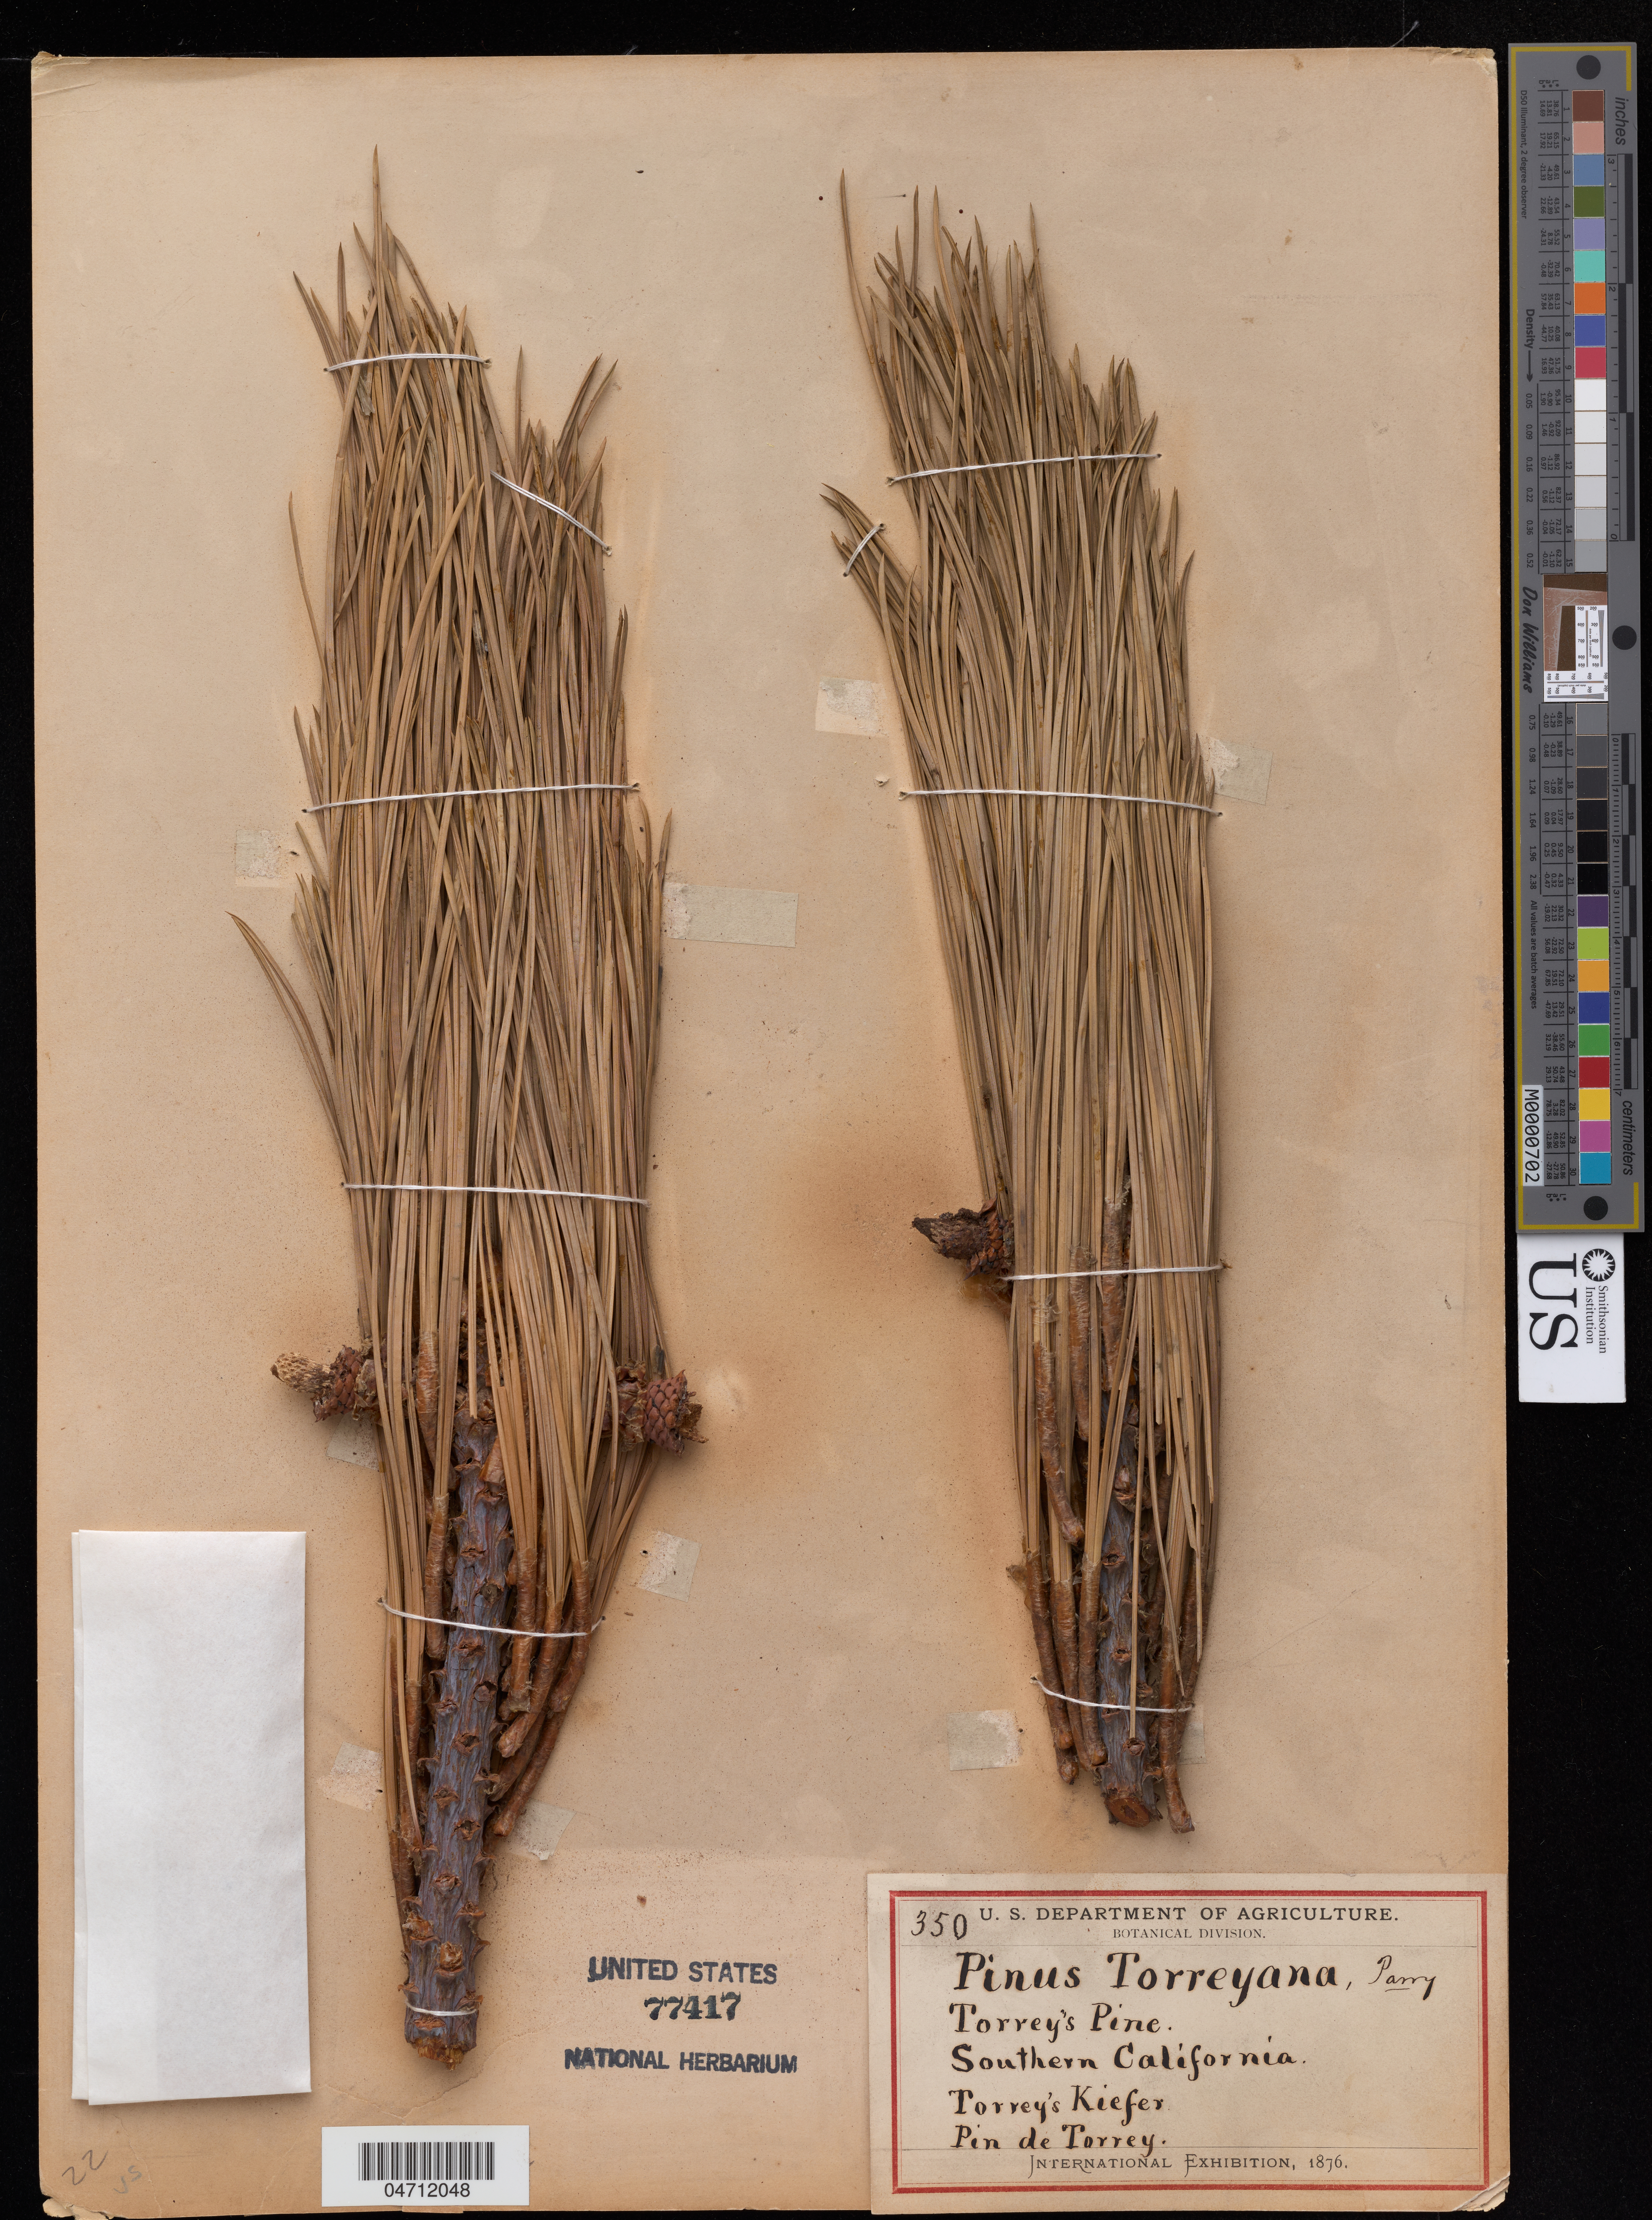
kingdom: Plantae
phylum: Tracheophyta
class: Pinopsida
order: Pinales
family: Pinaceae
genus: Pinus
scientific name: Pinus torreyana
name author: Parry ex Carrière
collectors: G. R. Vasey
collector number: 350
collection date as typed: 1875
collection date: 1875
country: United States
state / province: California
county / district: Marin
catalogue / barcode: US 77417